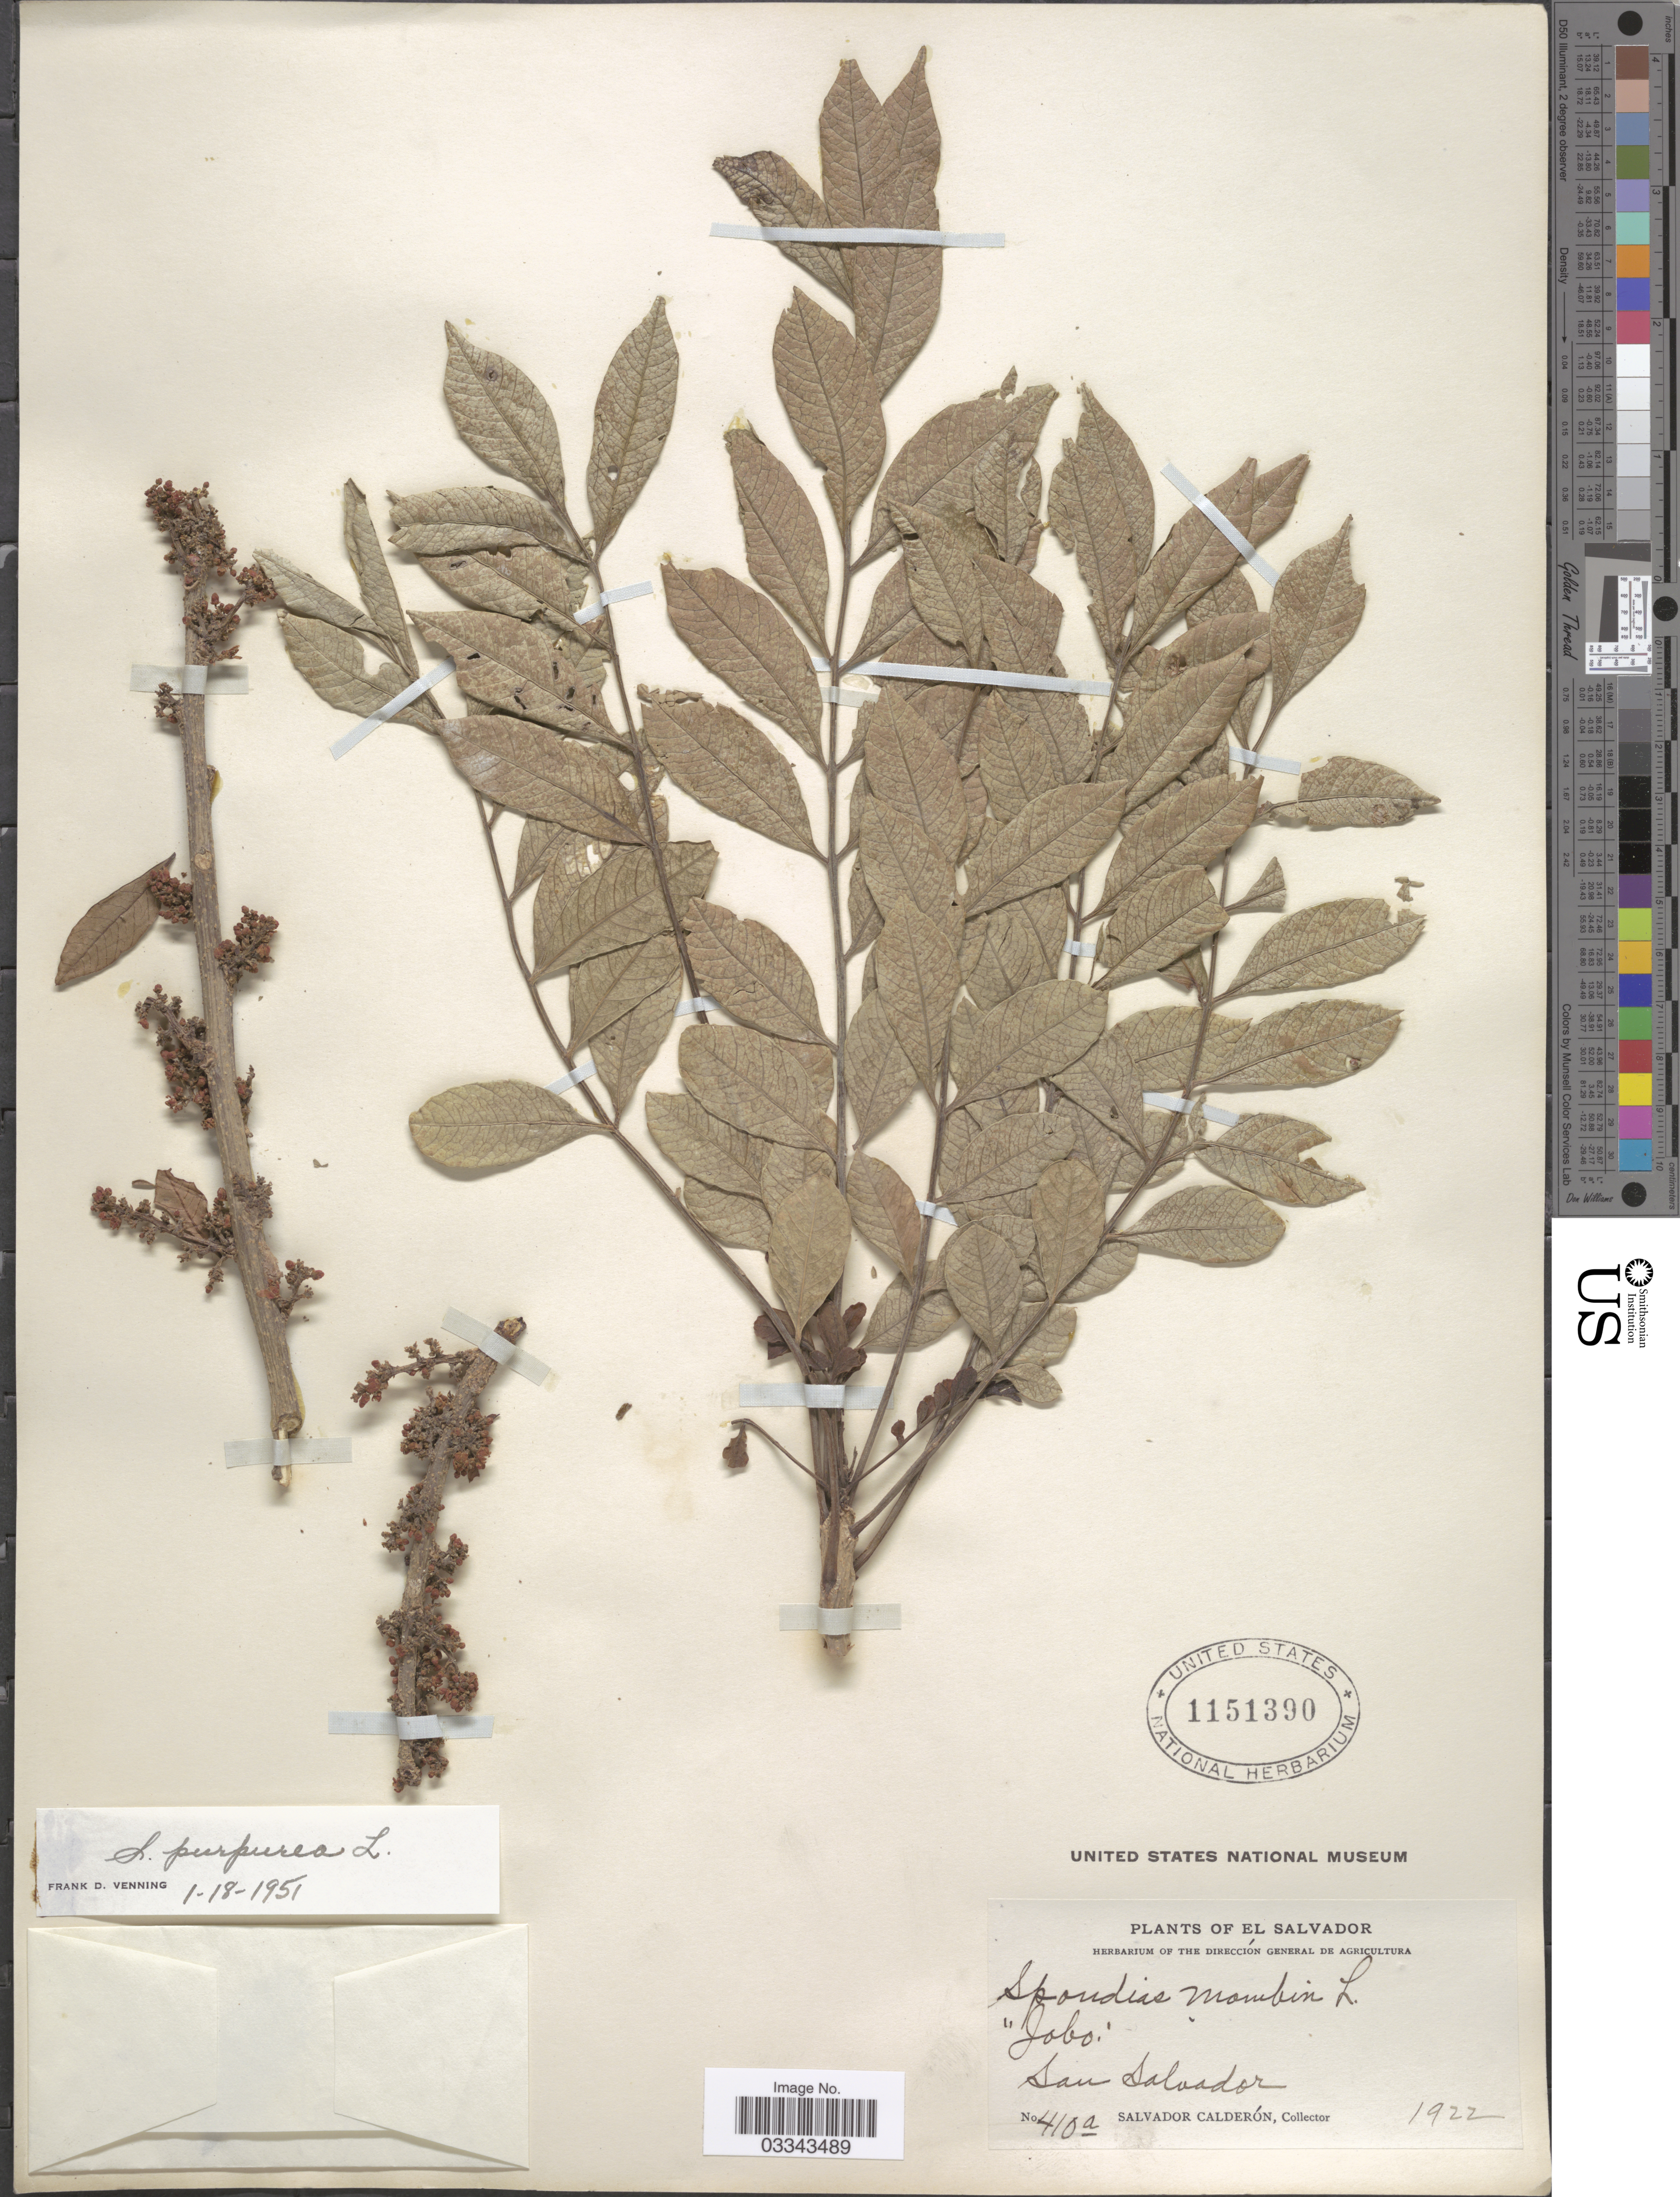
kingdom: Plantae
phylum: Tracheophyta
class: Magnoliopsida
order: Sapindales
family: Anacardiaceae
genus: Spondias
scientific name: Spondias purpurea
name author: L.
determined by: Mitchell, John D.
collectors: S. Calderón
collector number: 410a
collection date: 1922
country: El Salvador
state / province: San Salvador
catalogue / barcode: US 1151390